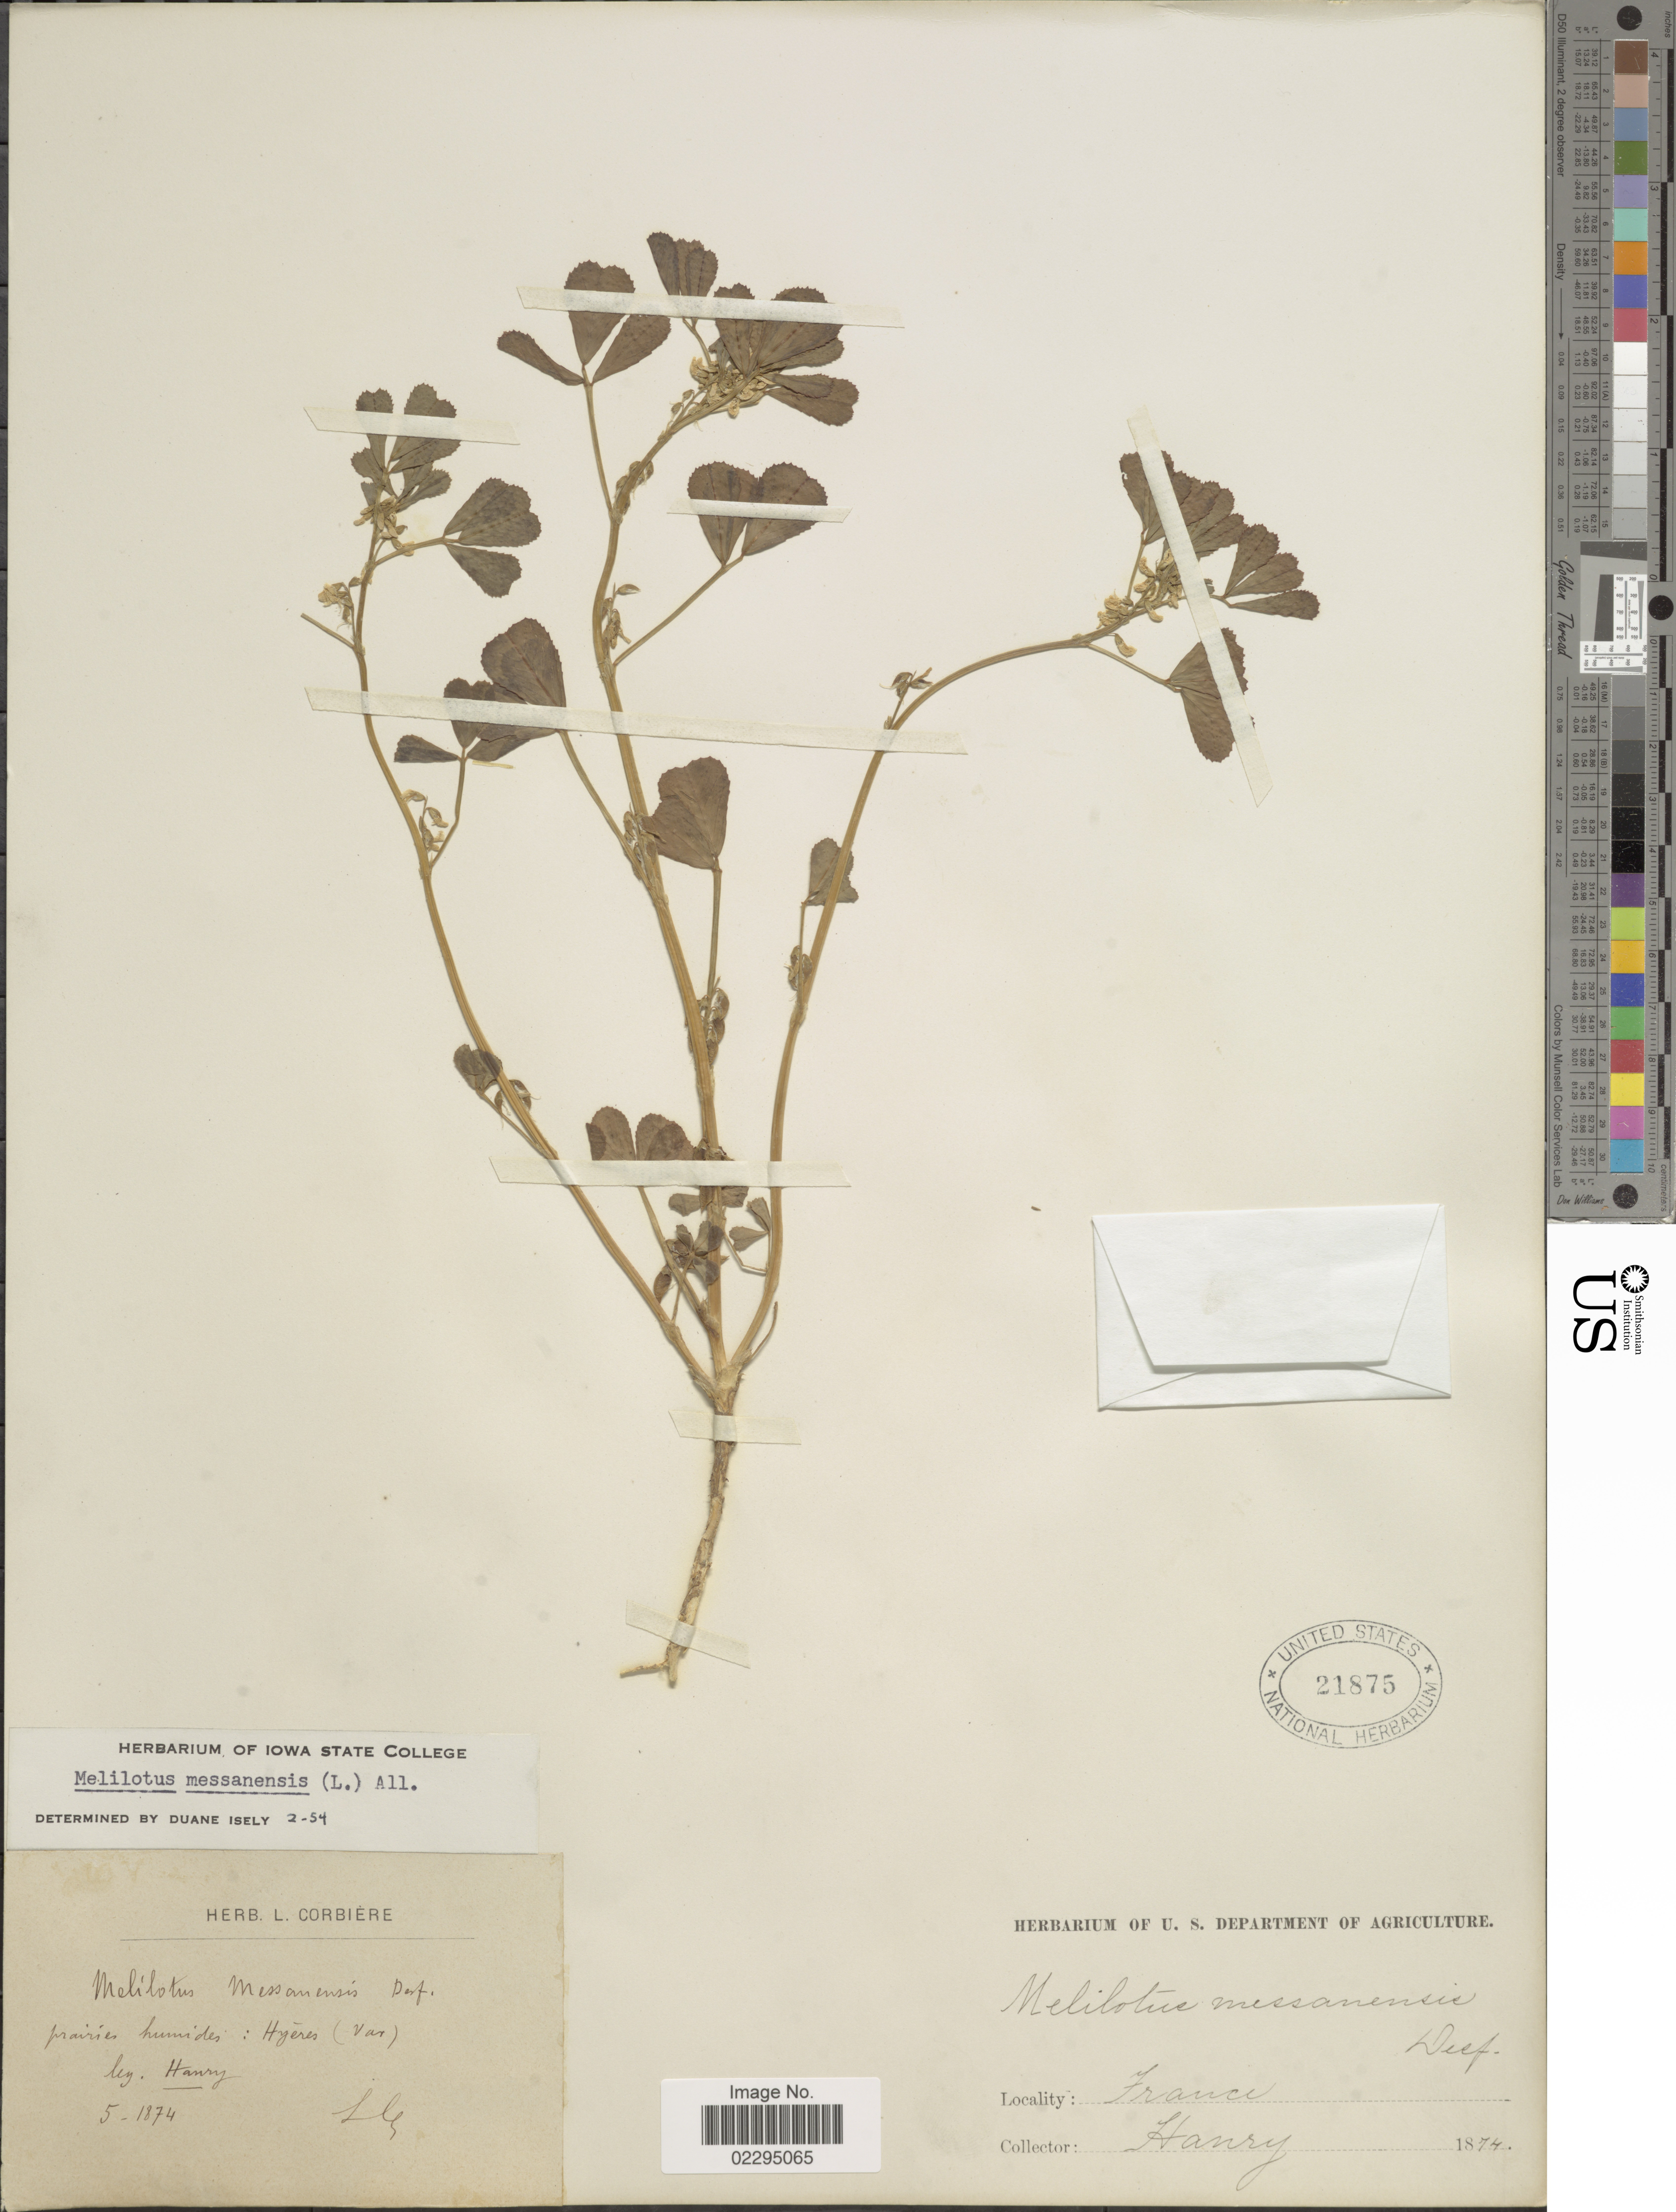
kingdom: Plantae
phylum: Tracheophyta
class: Magnoliopsida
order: Fabales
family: Fabaceae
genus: Melilotus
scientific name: Melilotus messanensis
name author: All.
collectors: -. Hanry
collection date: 1874-05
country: France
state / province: Provence-Alpes-Côte d'Azur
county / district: Var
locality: Prairies humides: Hyeres (Var).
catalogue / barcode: US 21875